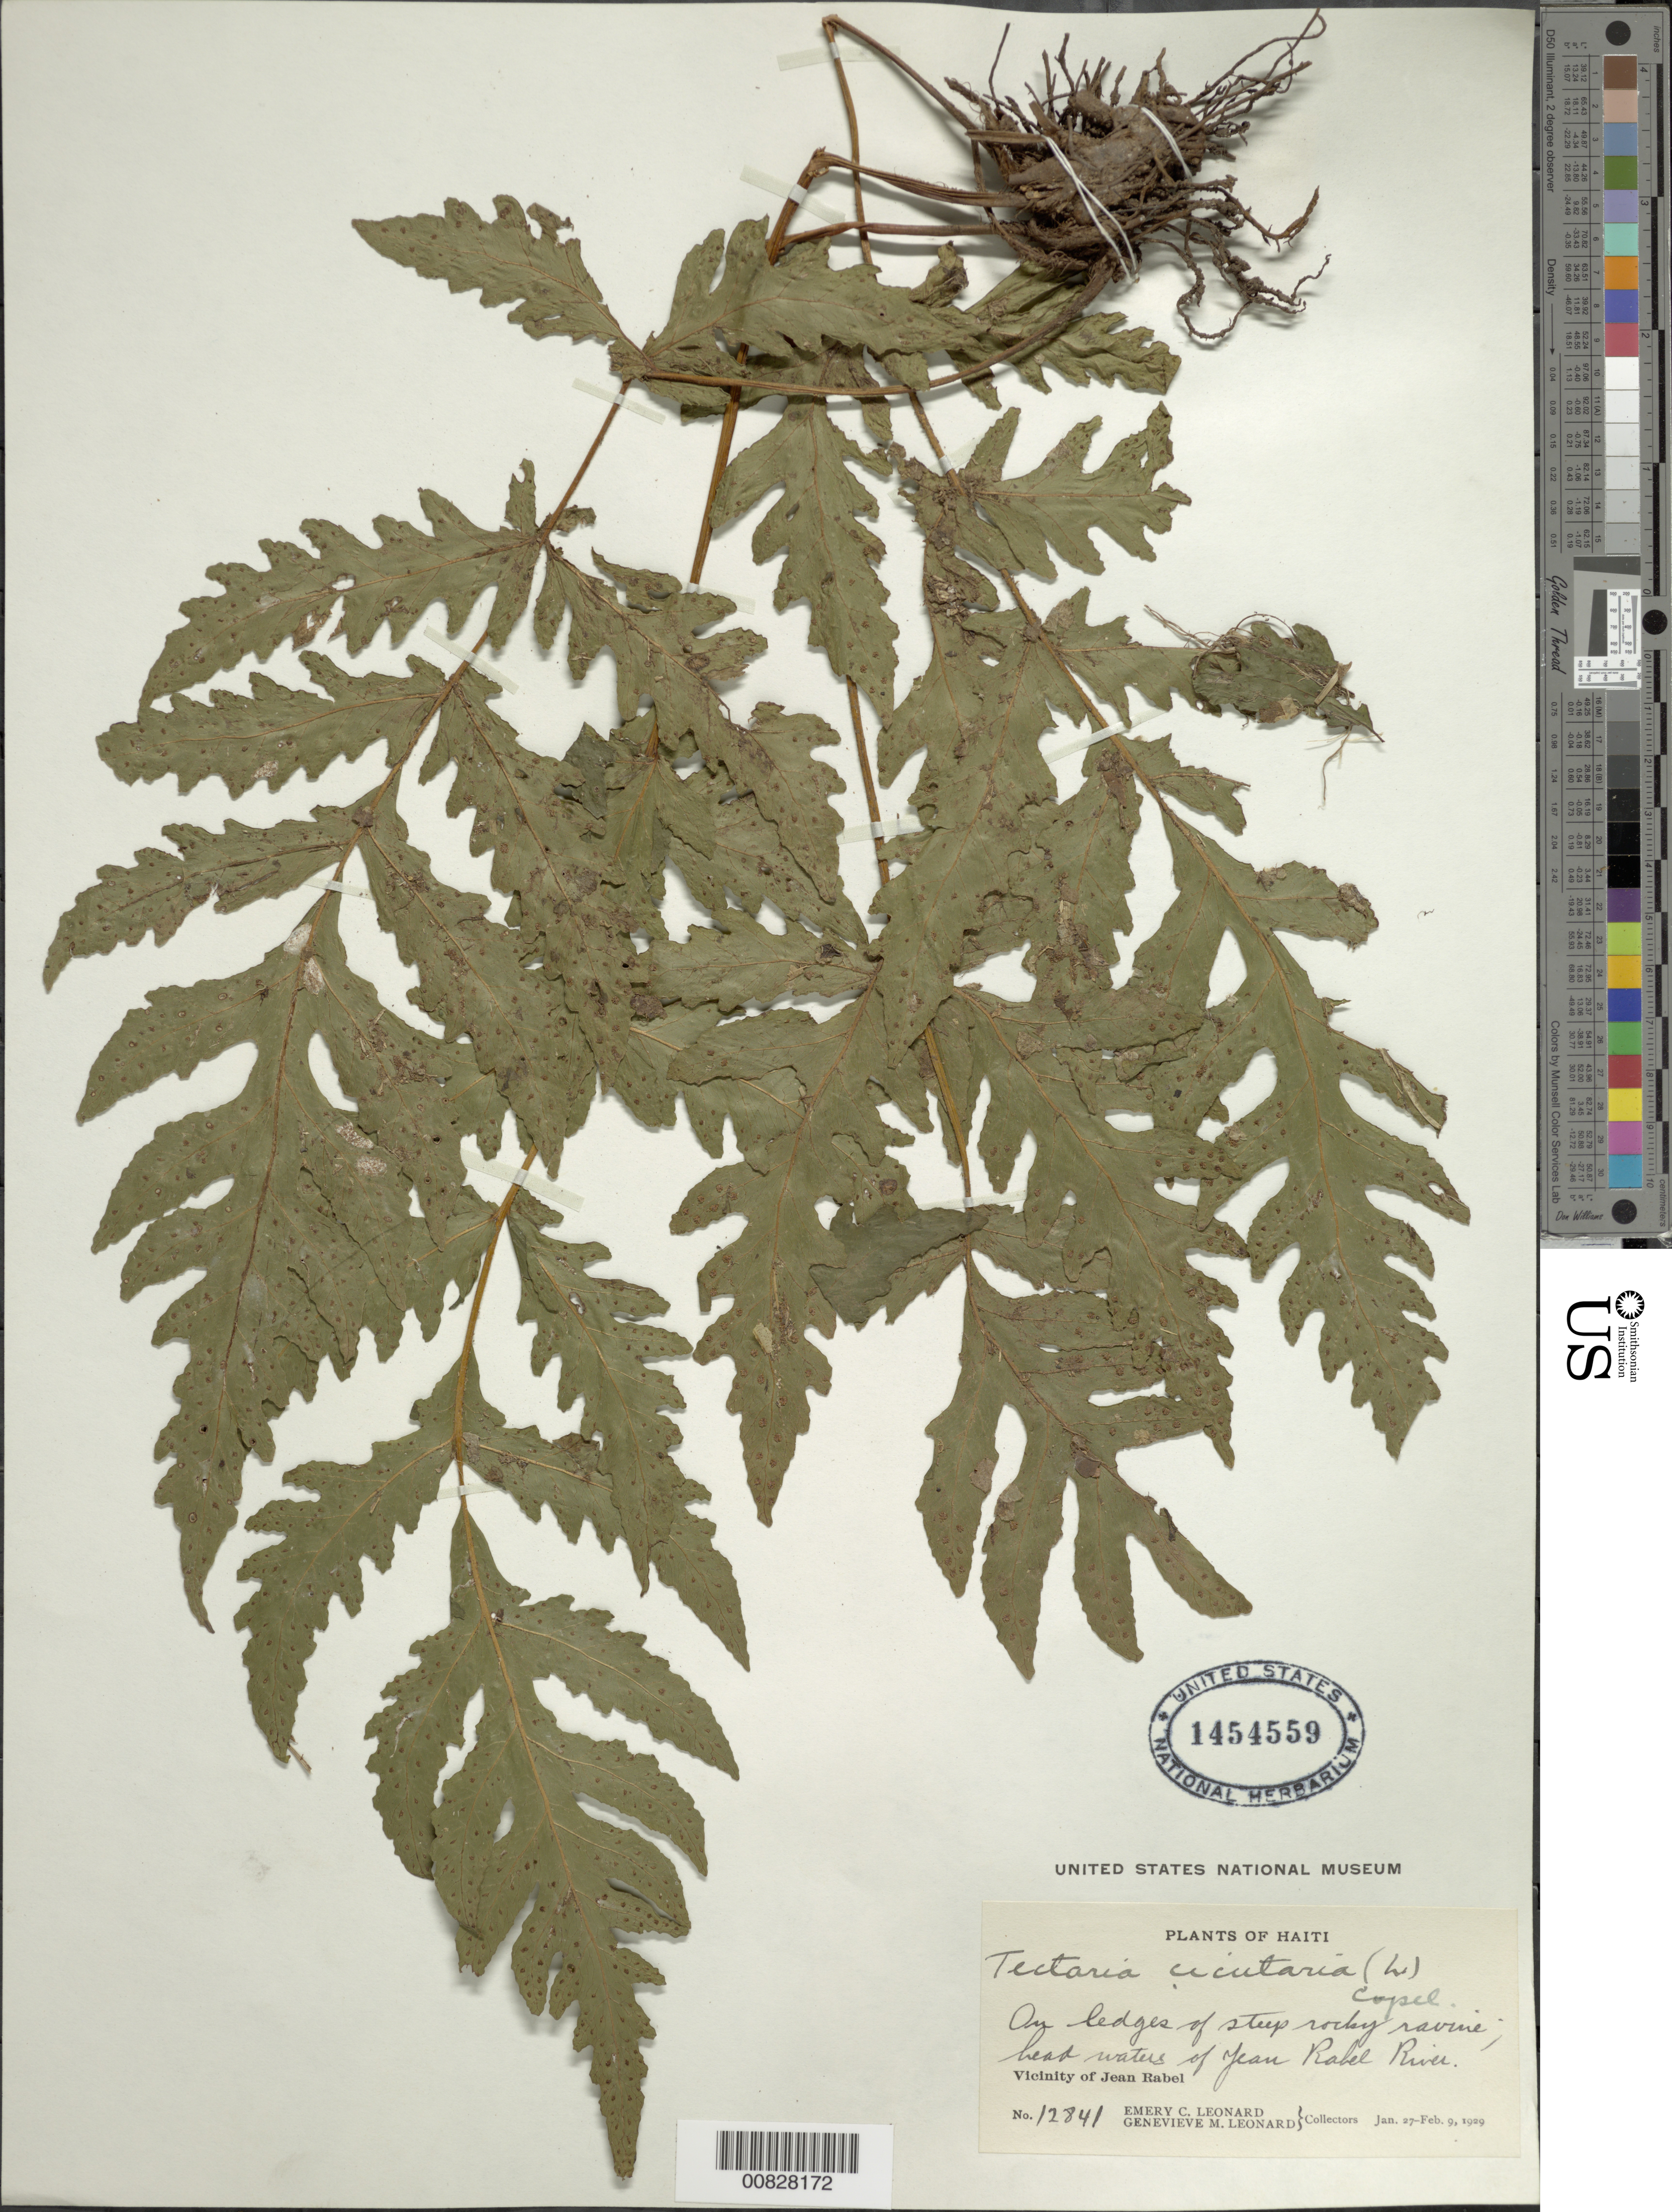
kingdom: Plantae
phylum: Tracheophyta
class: Polypodiopsida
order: Polypodiales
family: Tectariaceae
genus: Tectaria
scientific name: Tectaria cicutaria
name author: (L.) Copel.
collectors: E. C. Leonard & G. M. Leonard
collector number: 12841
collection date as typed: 27 Jan 1929 to 09 Feb 1929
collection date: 1929-01-27/1929-02-09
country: Haiti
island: Hispaniola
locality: Jean Rabel vicinity, headwaters of Jean Rabel River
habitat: On ledges of steep rocky ravine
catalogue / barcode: US 1454559